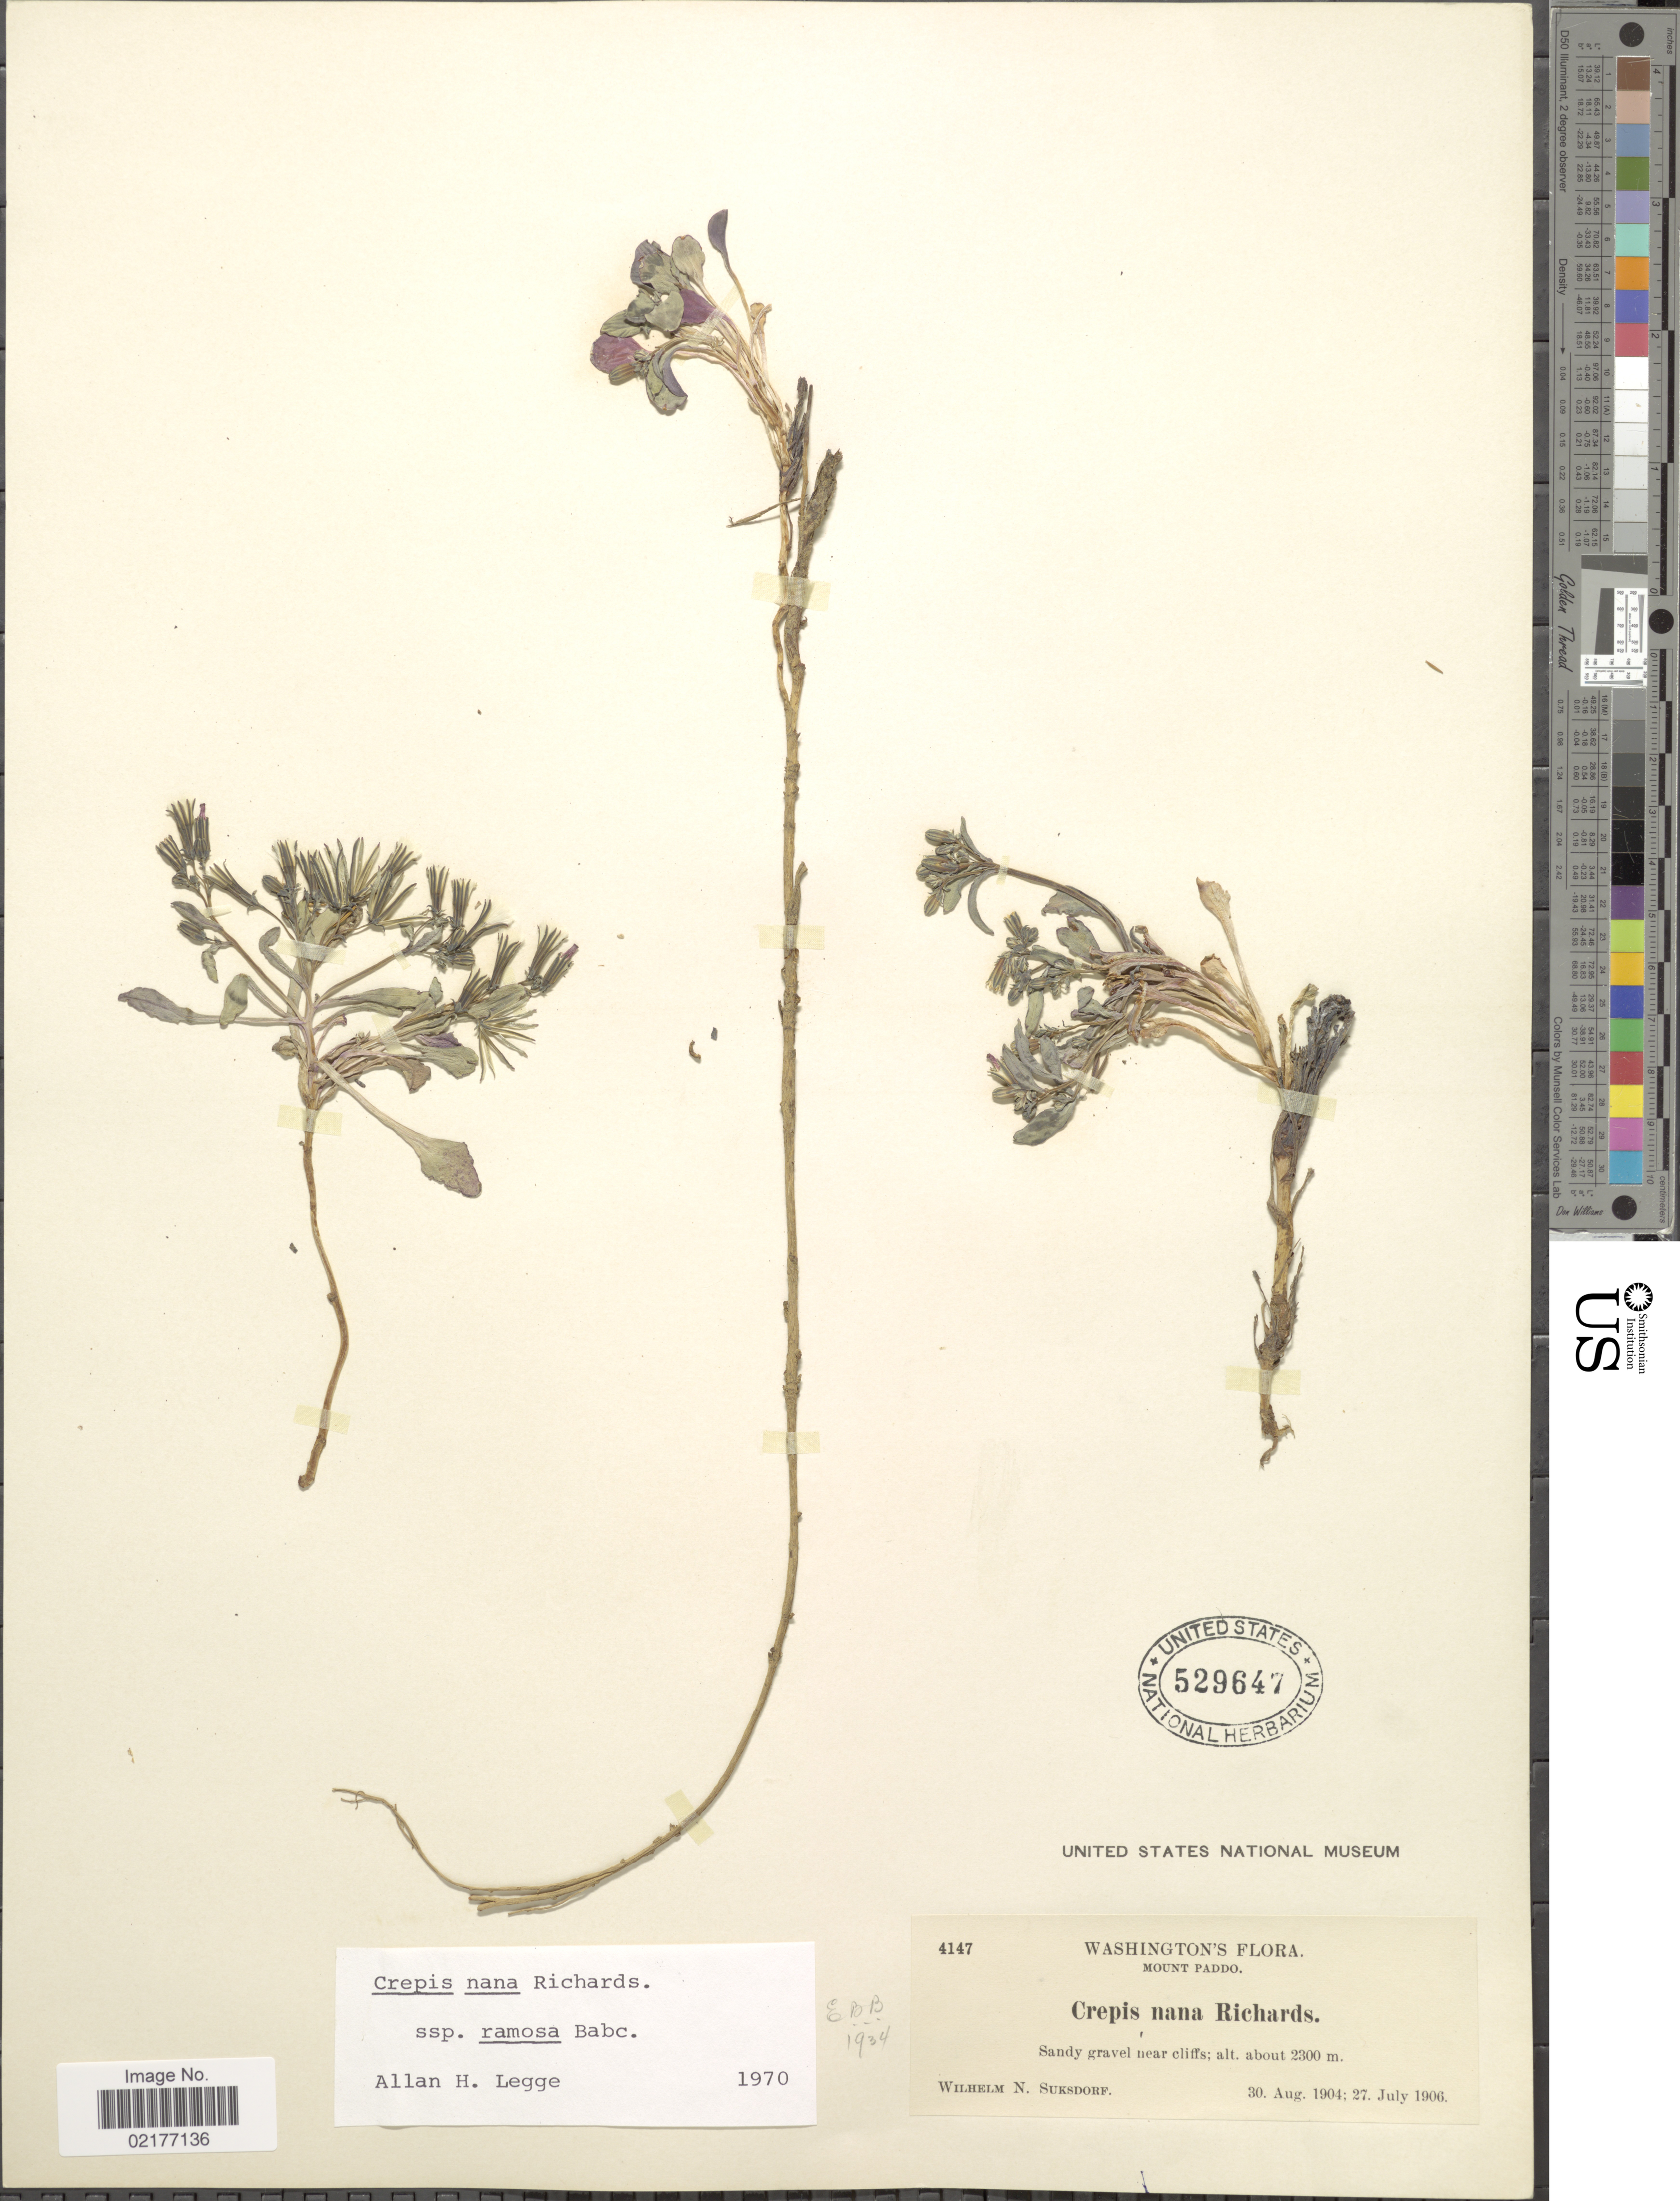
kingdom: Plantae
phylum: Tracheophyta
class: Magnoliopsida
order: Asterales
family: Asteraceae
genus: Askellia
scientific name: Askellia pygmaea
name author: (Ledeb.) Sennikov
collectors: W. N. Suksdorf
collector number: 4147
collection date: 1904-08-30/1906-07-27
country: United States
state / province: Washington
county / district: Skamania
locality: Mount Paddo, Sandy gravel near cliffs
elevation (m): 2300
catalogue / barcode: US 529647